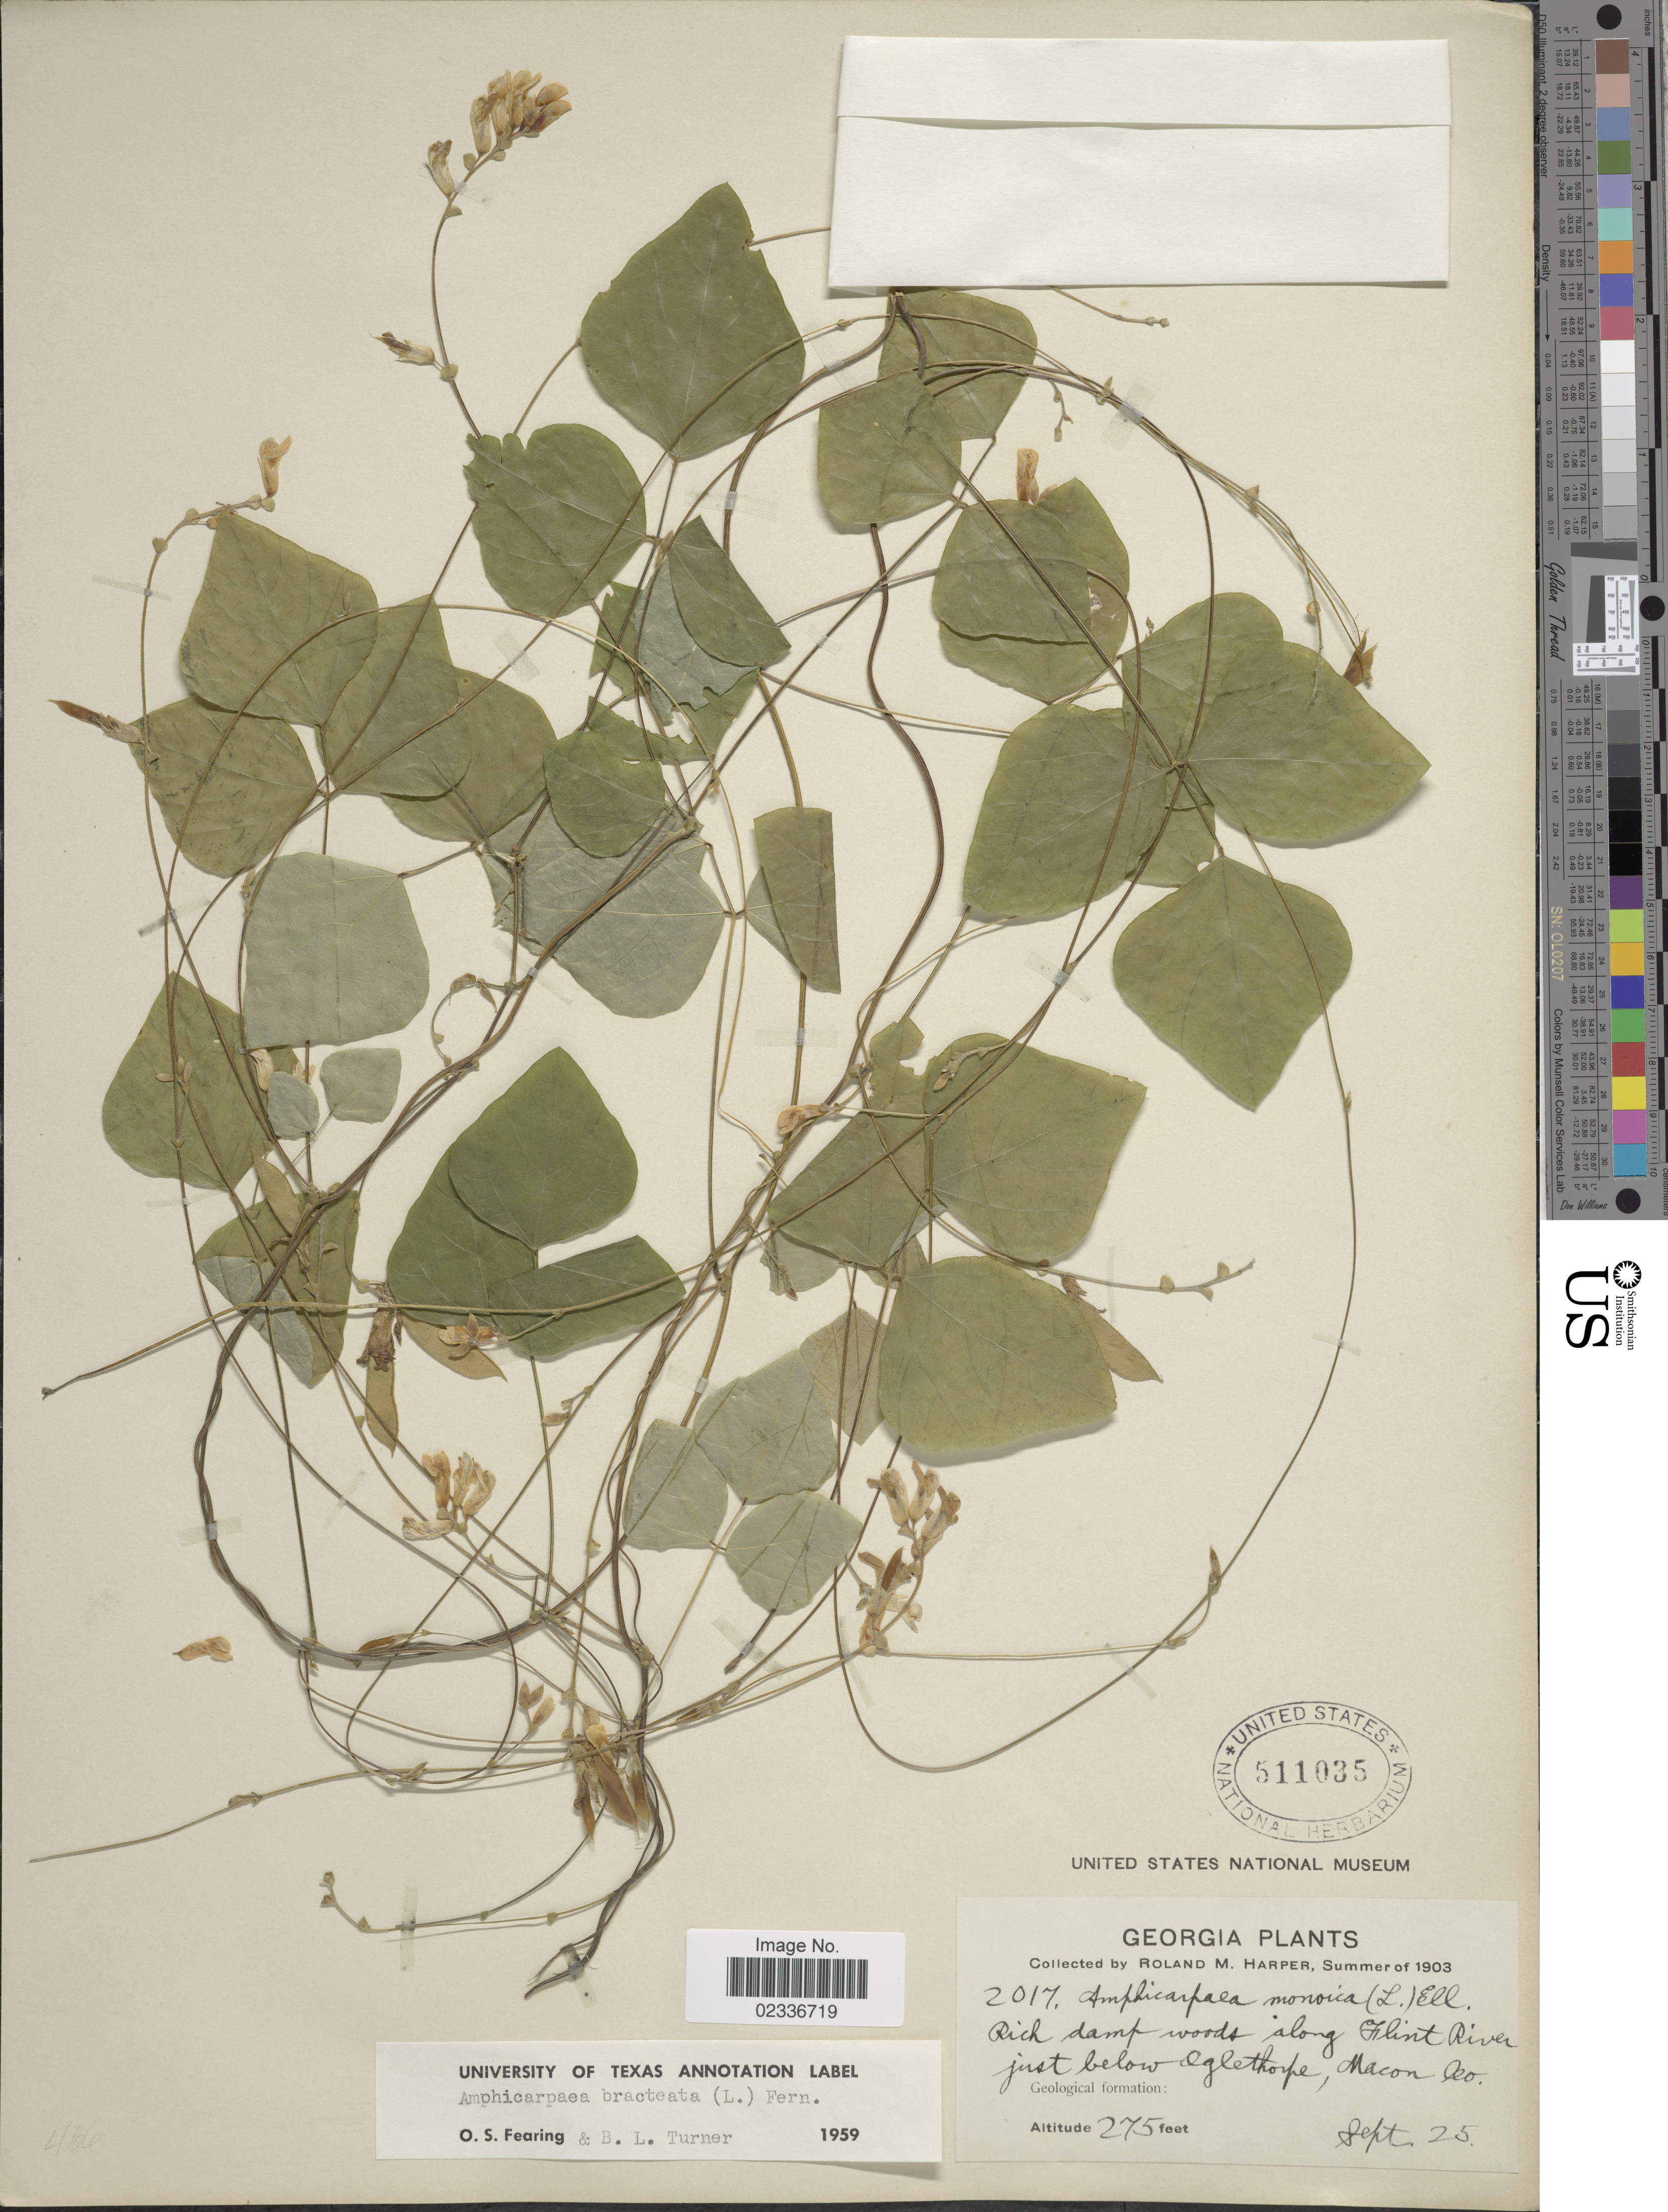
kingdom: Plantae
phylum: Tracheophyta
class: Magnoliopsida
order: Fabales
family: Fabaceae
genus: Amphicarpaea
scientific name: Amphicarpaea bracteata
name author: (L.) Fernald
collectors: R. M. Harper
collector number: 2017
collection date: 1903-09-25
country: United States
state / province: Georgia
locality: Rich damp woods along Flint River just below Oglethope, Macon Co.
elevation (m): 84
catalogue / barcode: US 511035